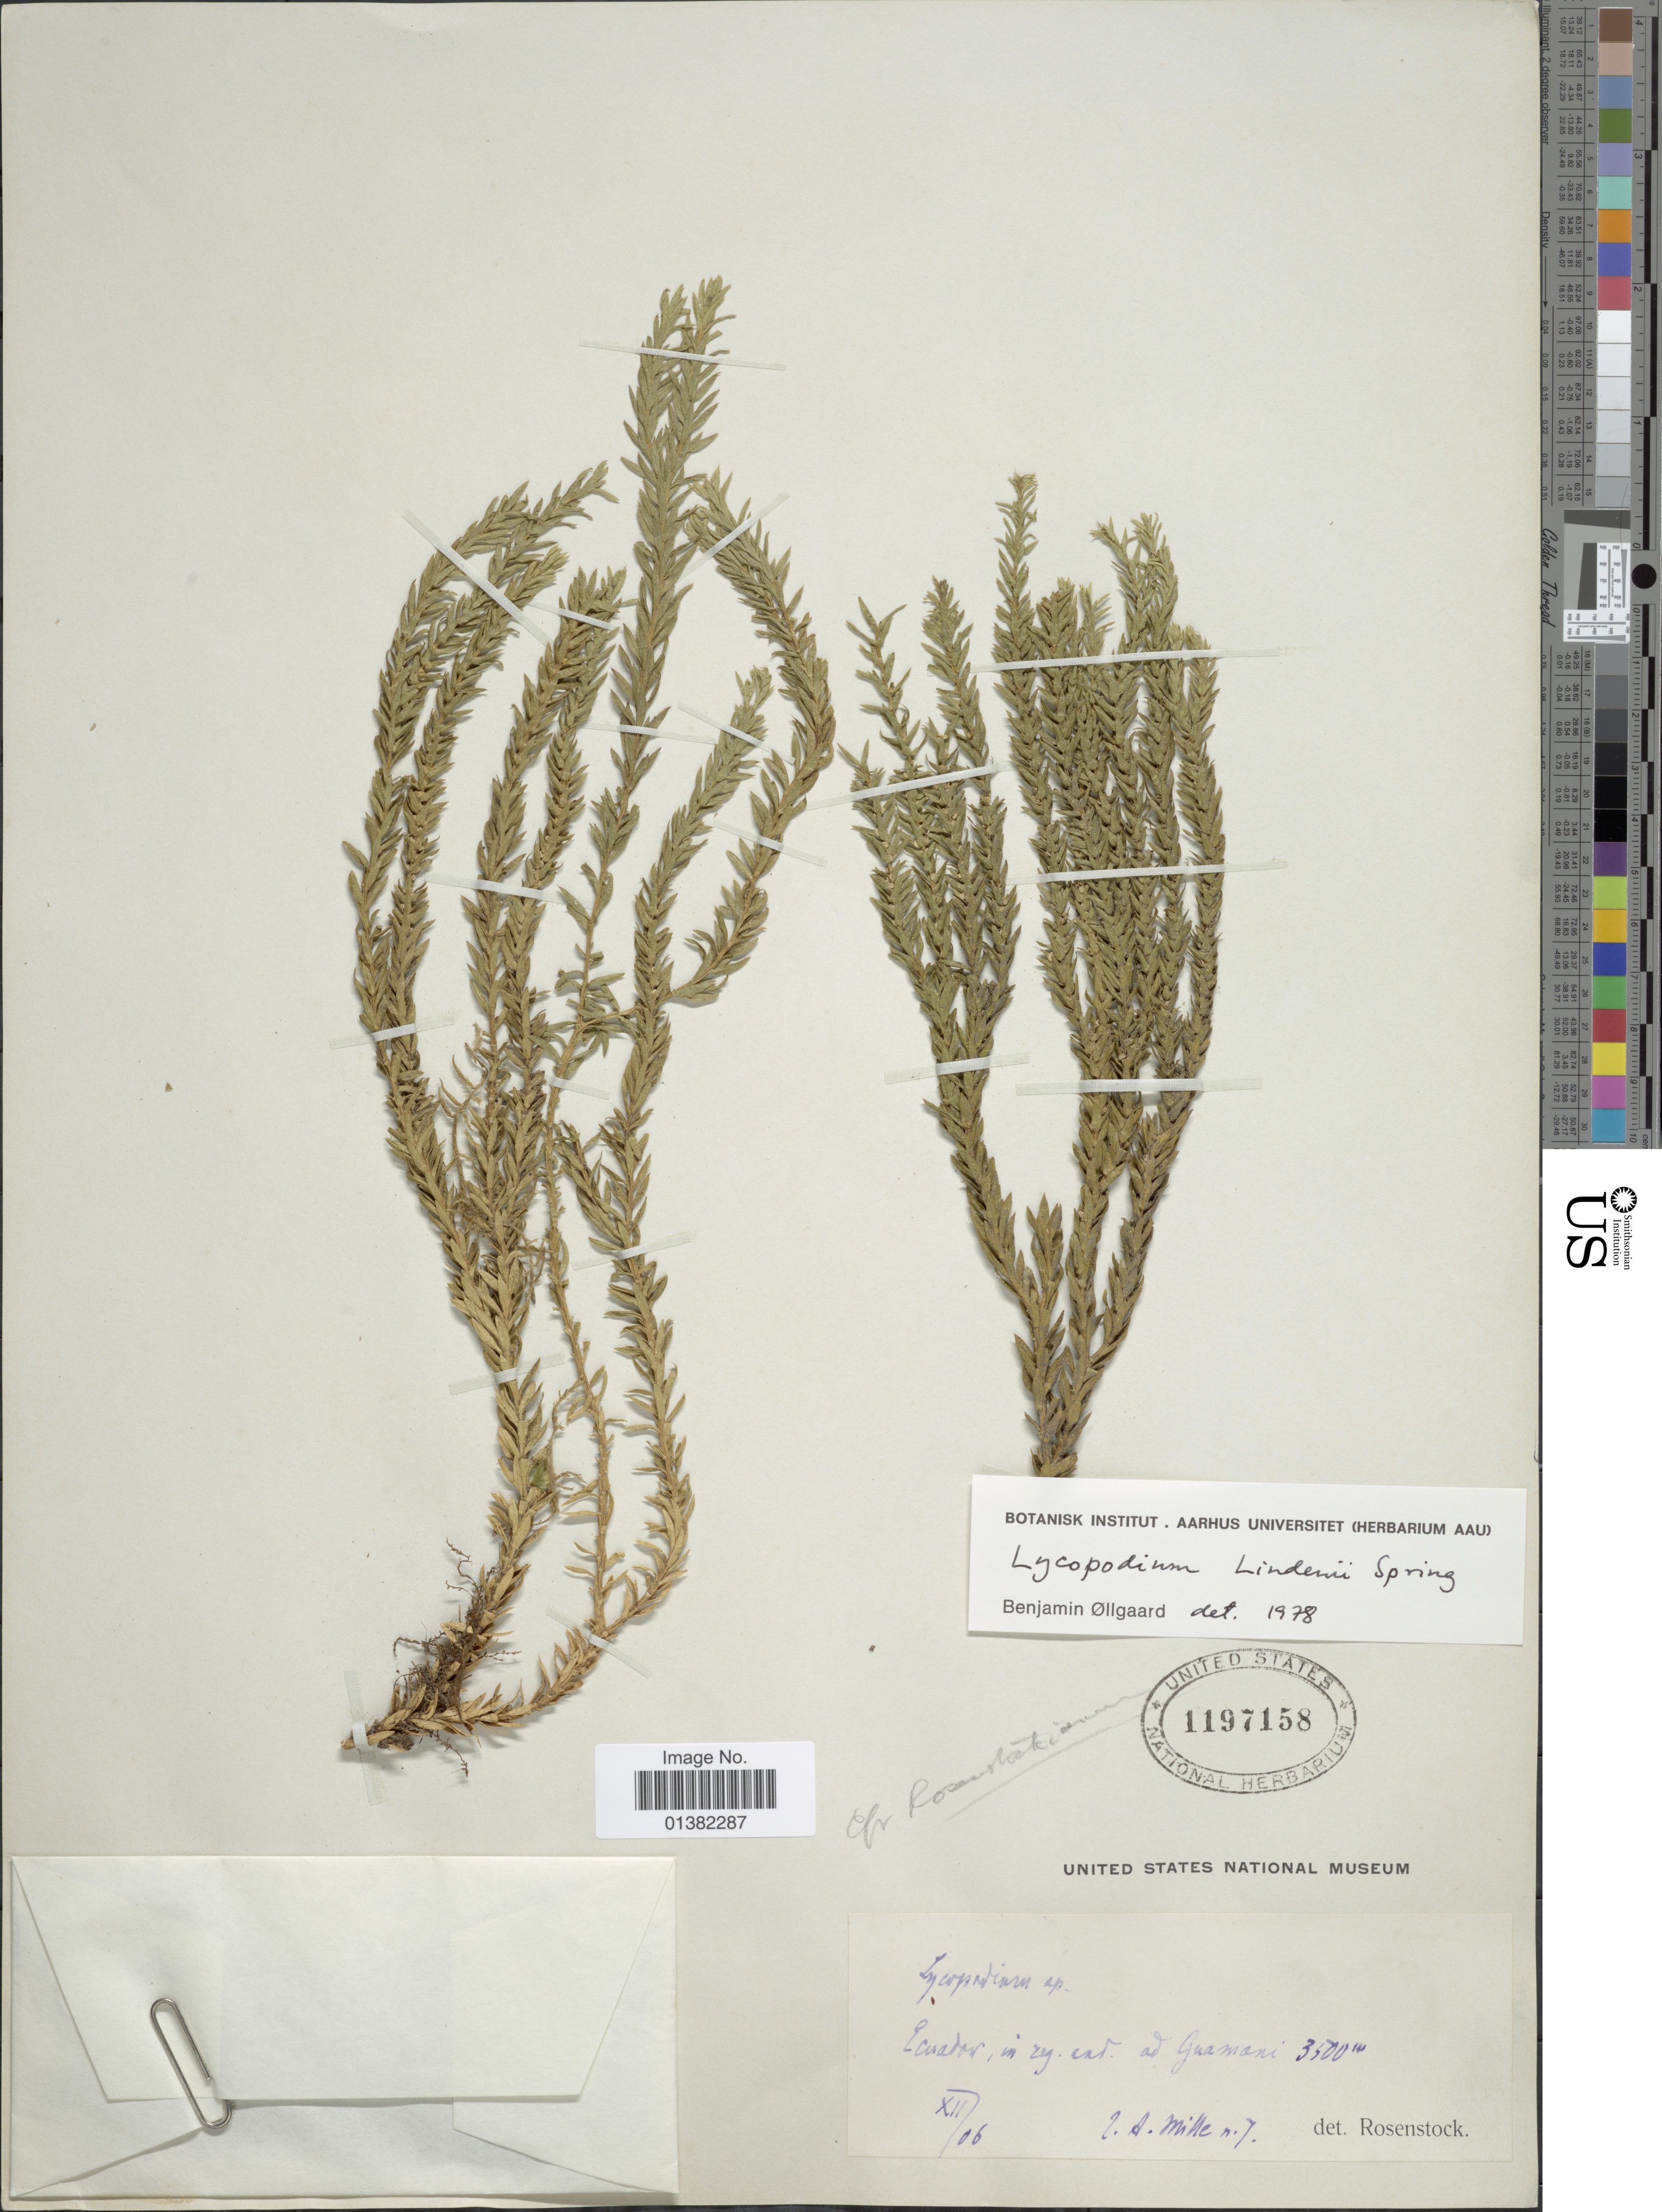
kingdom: Plantae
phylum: Tracheophyta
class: Lycopodiopsida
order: Lycopodiales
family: Lycopodiaceae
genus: Phlegmariurus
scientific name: Phlegmariurus lindenii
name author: (Spring) B. Øllg.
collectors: L. Mille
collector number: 7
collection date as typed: Transcribed d/m/y: /12/6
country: Ecuador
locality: In reg ind. ad Guamani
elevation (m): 3500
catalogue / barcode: US 1197158